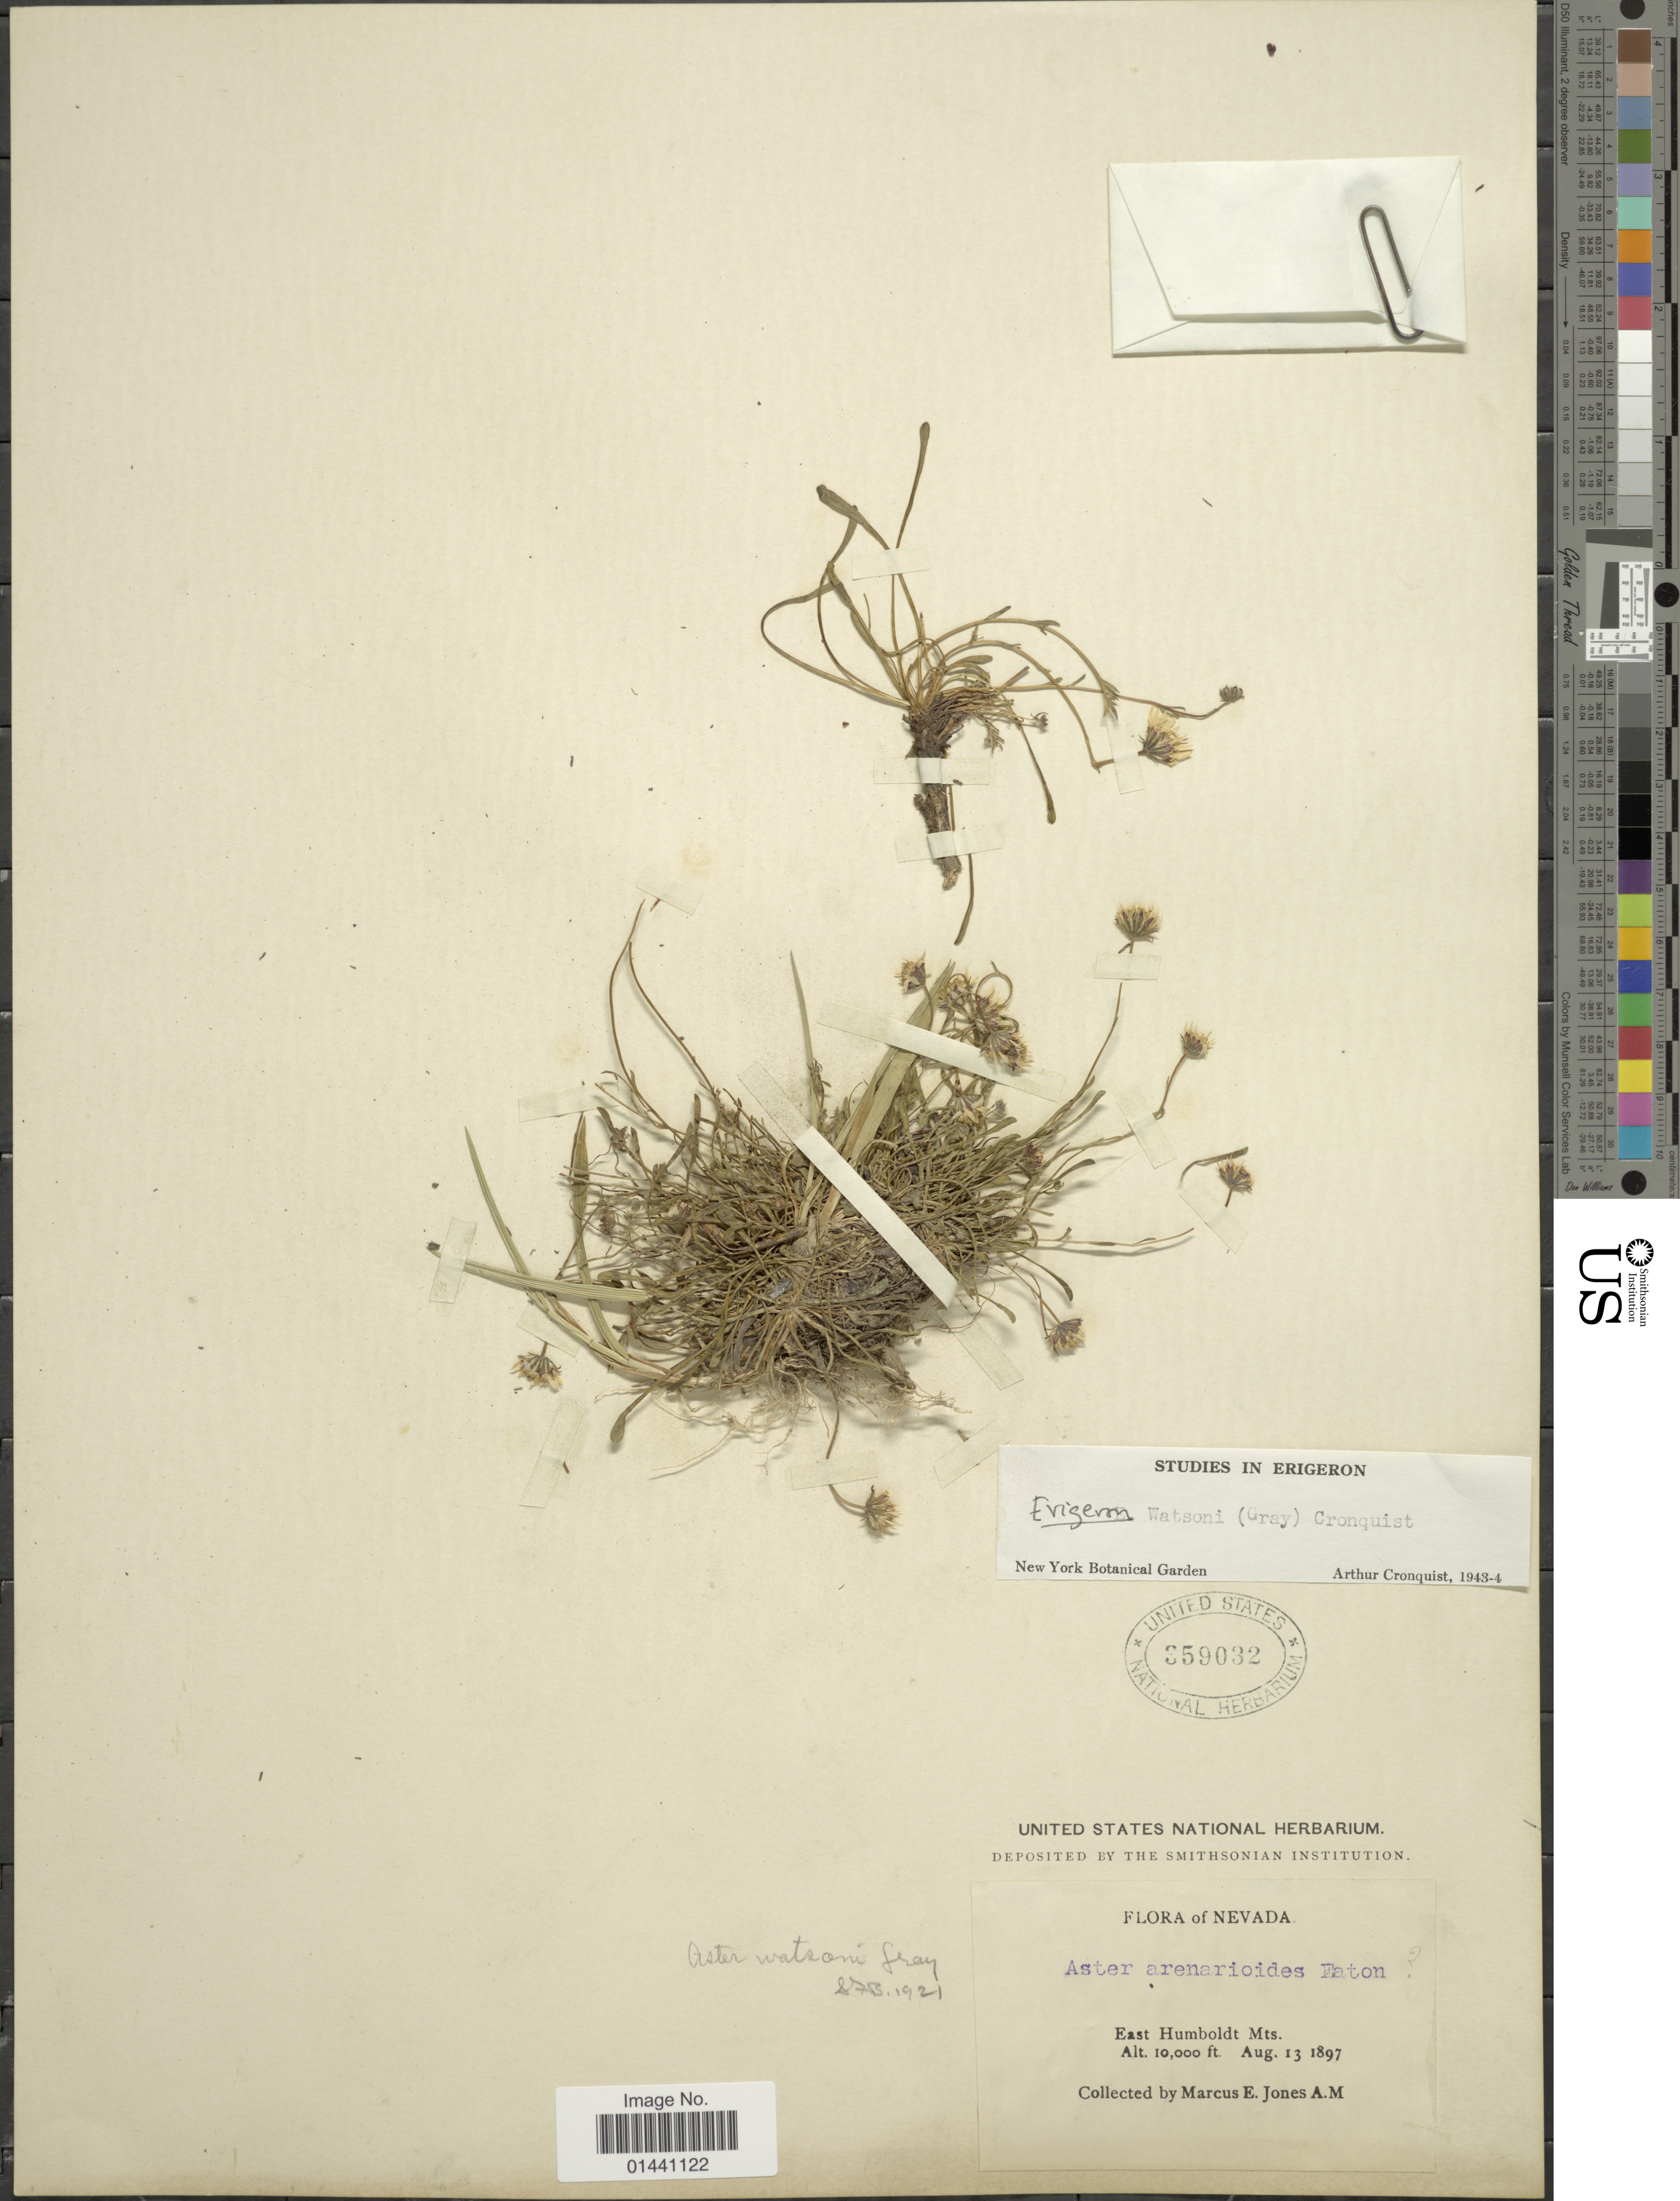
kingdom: Plantae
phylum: Tracheophyta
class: Magnoliopsida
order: Asterales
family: Asteraceae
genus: Erigeron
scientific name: Erigeron watsonii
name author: (A. Gray) Cronq.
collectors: M. E. Jones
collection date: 1897-08-13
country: United States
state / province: Nevada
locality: East Humboldt Mts.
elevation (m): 3048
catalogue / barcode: US 359032